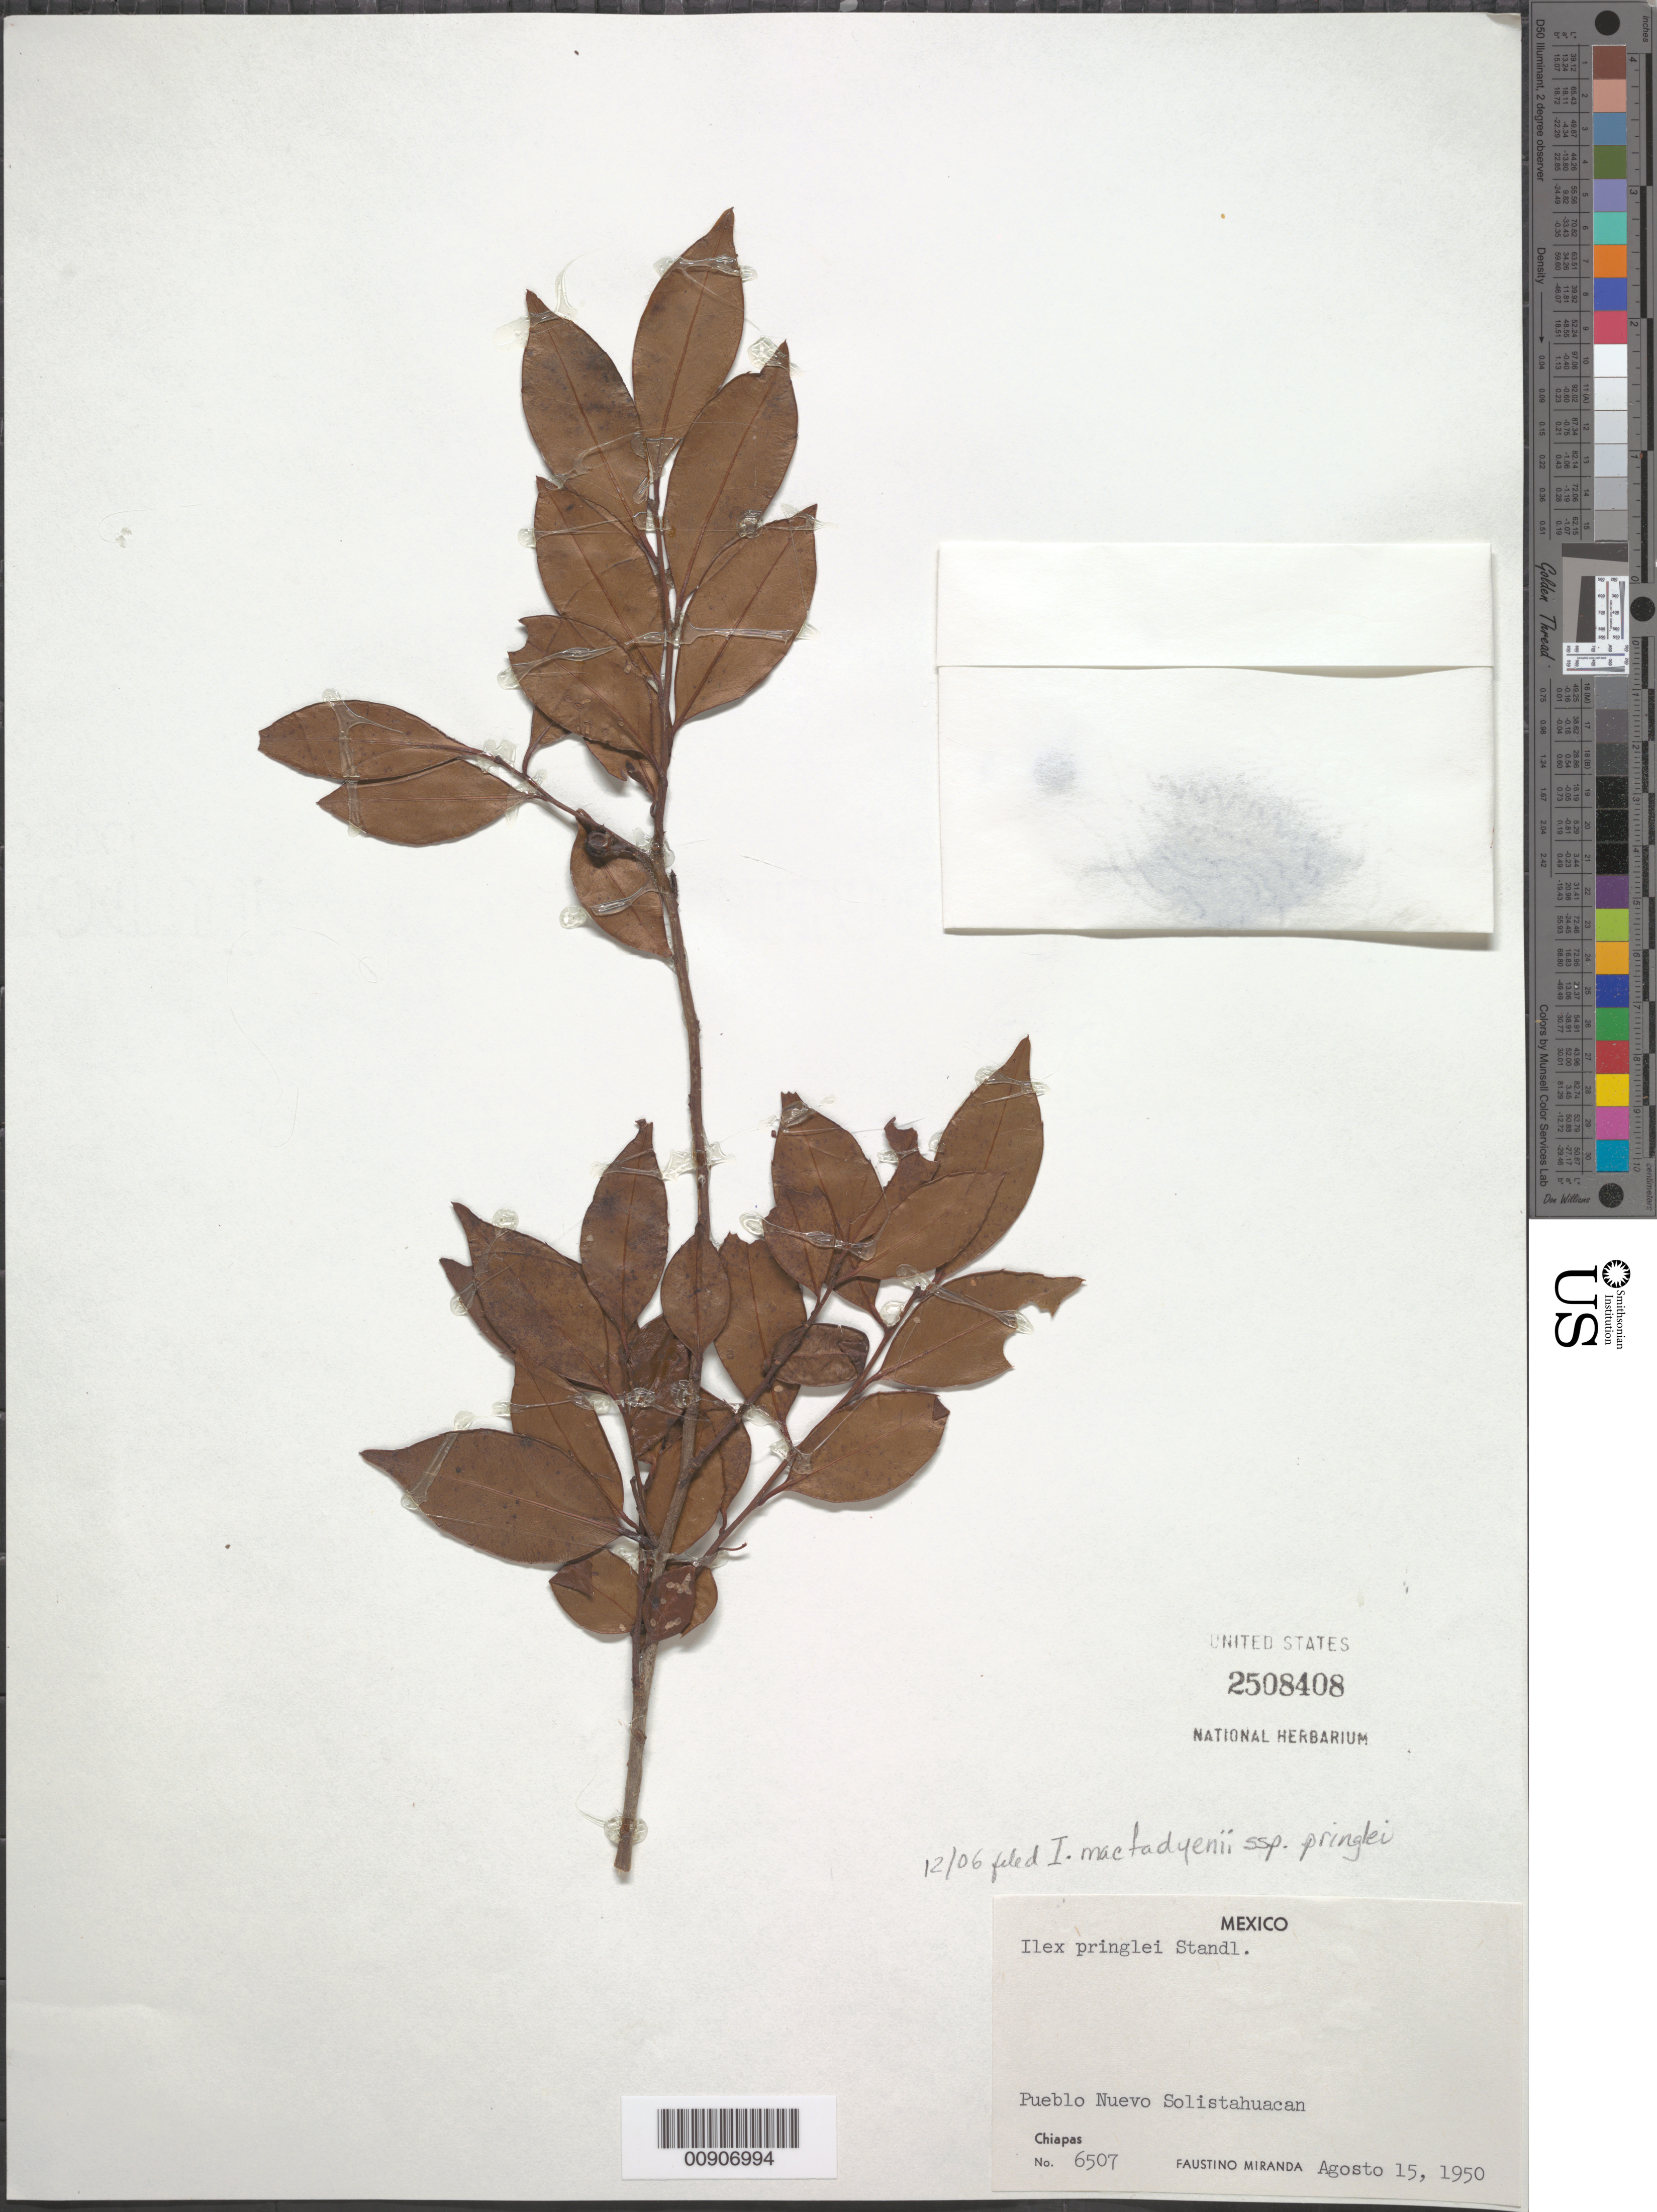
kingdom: Plantae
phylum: Tracheophyta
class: Magnoliopsida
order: Aquifoliales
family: Aquifoliaceae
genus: Ilex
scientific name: Ilex liebmannii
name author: Standl.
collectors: Miranda G., F.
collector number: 6507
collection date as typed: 15 Aug 1950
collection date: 1950-08-15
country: Mexico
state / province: Chiapas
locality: Pueblo Nuevo Solistahuacán, Chiapas.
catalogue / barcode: US 2508408